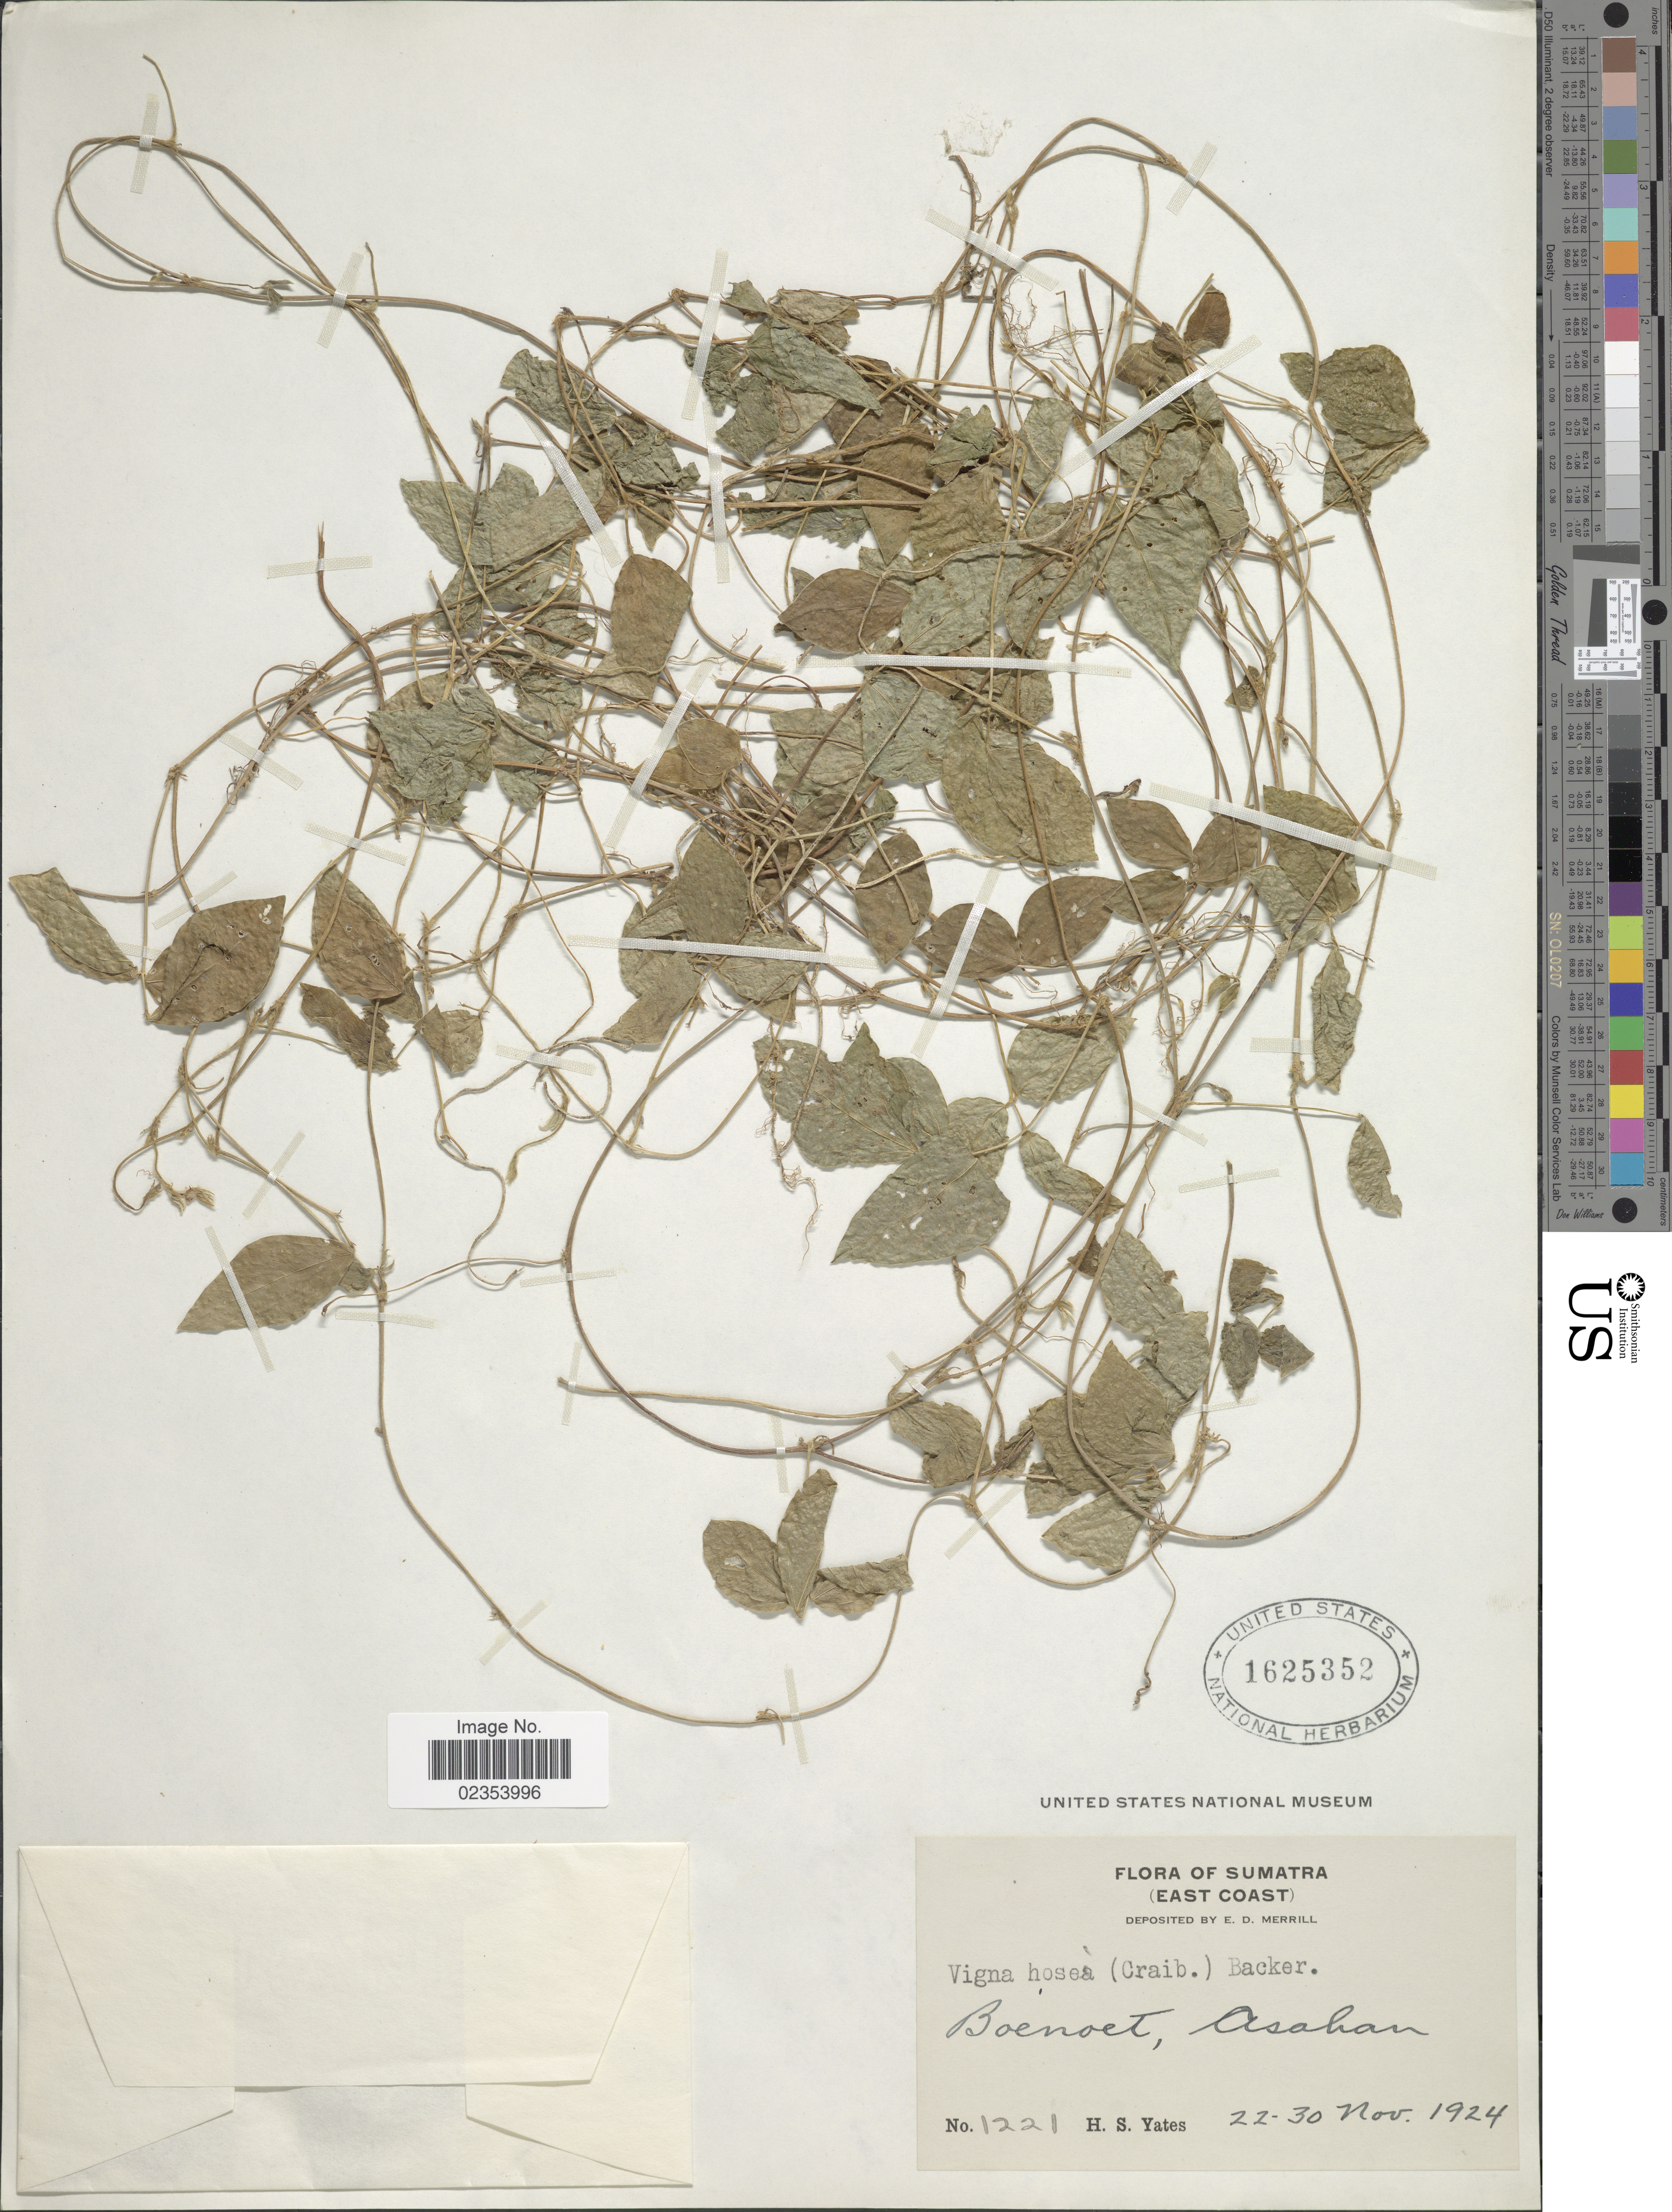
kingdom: Plantae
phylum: Tracheophyta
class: Magnoliopsida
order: Fabales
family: Fabaceae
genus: Vigna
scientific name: Vigna hosei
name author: (Craib) Backer ex K. Heyne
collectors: H. S. Yates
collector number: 1221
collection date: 1924-11-22/1924-11-30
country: Indonesia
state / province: Sumatra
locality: East Coast. Boenoet, Asahan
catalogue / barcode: US 1625352